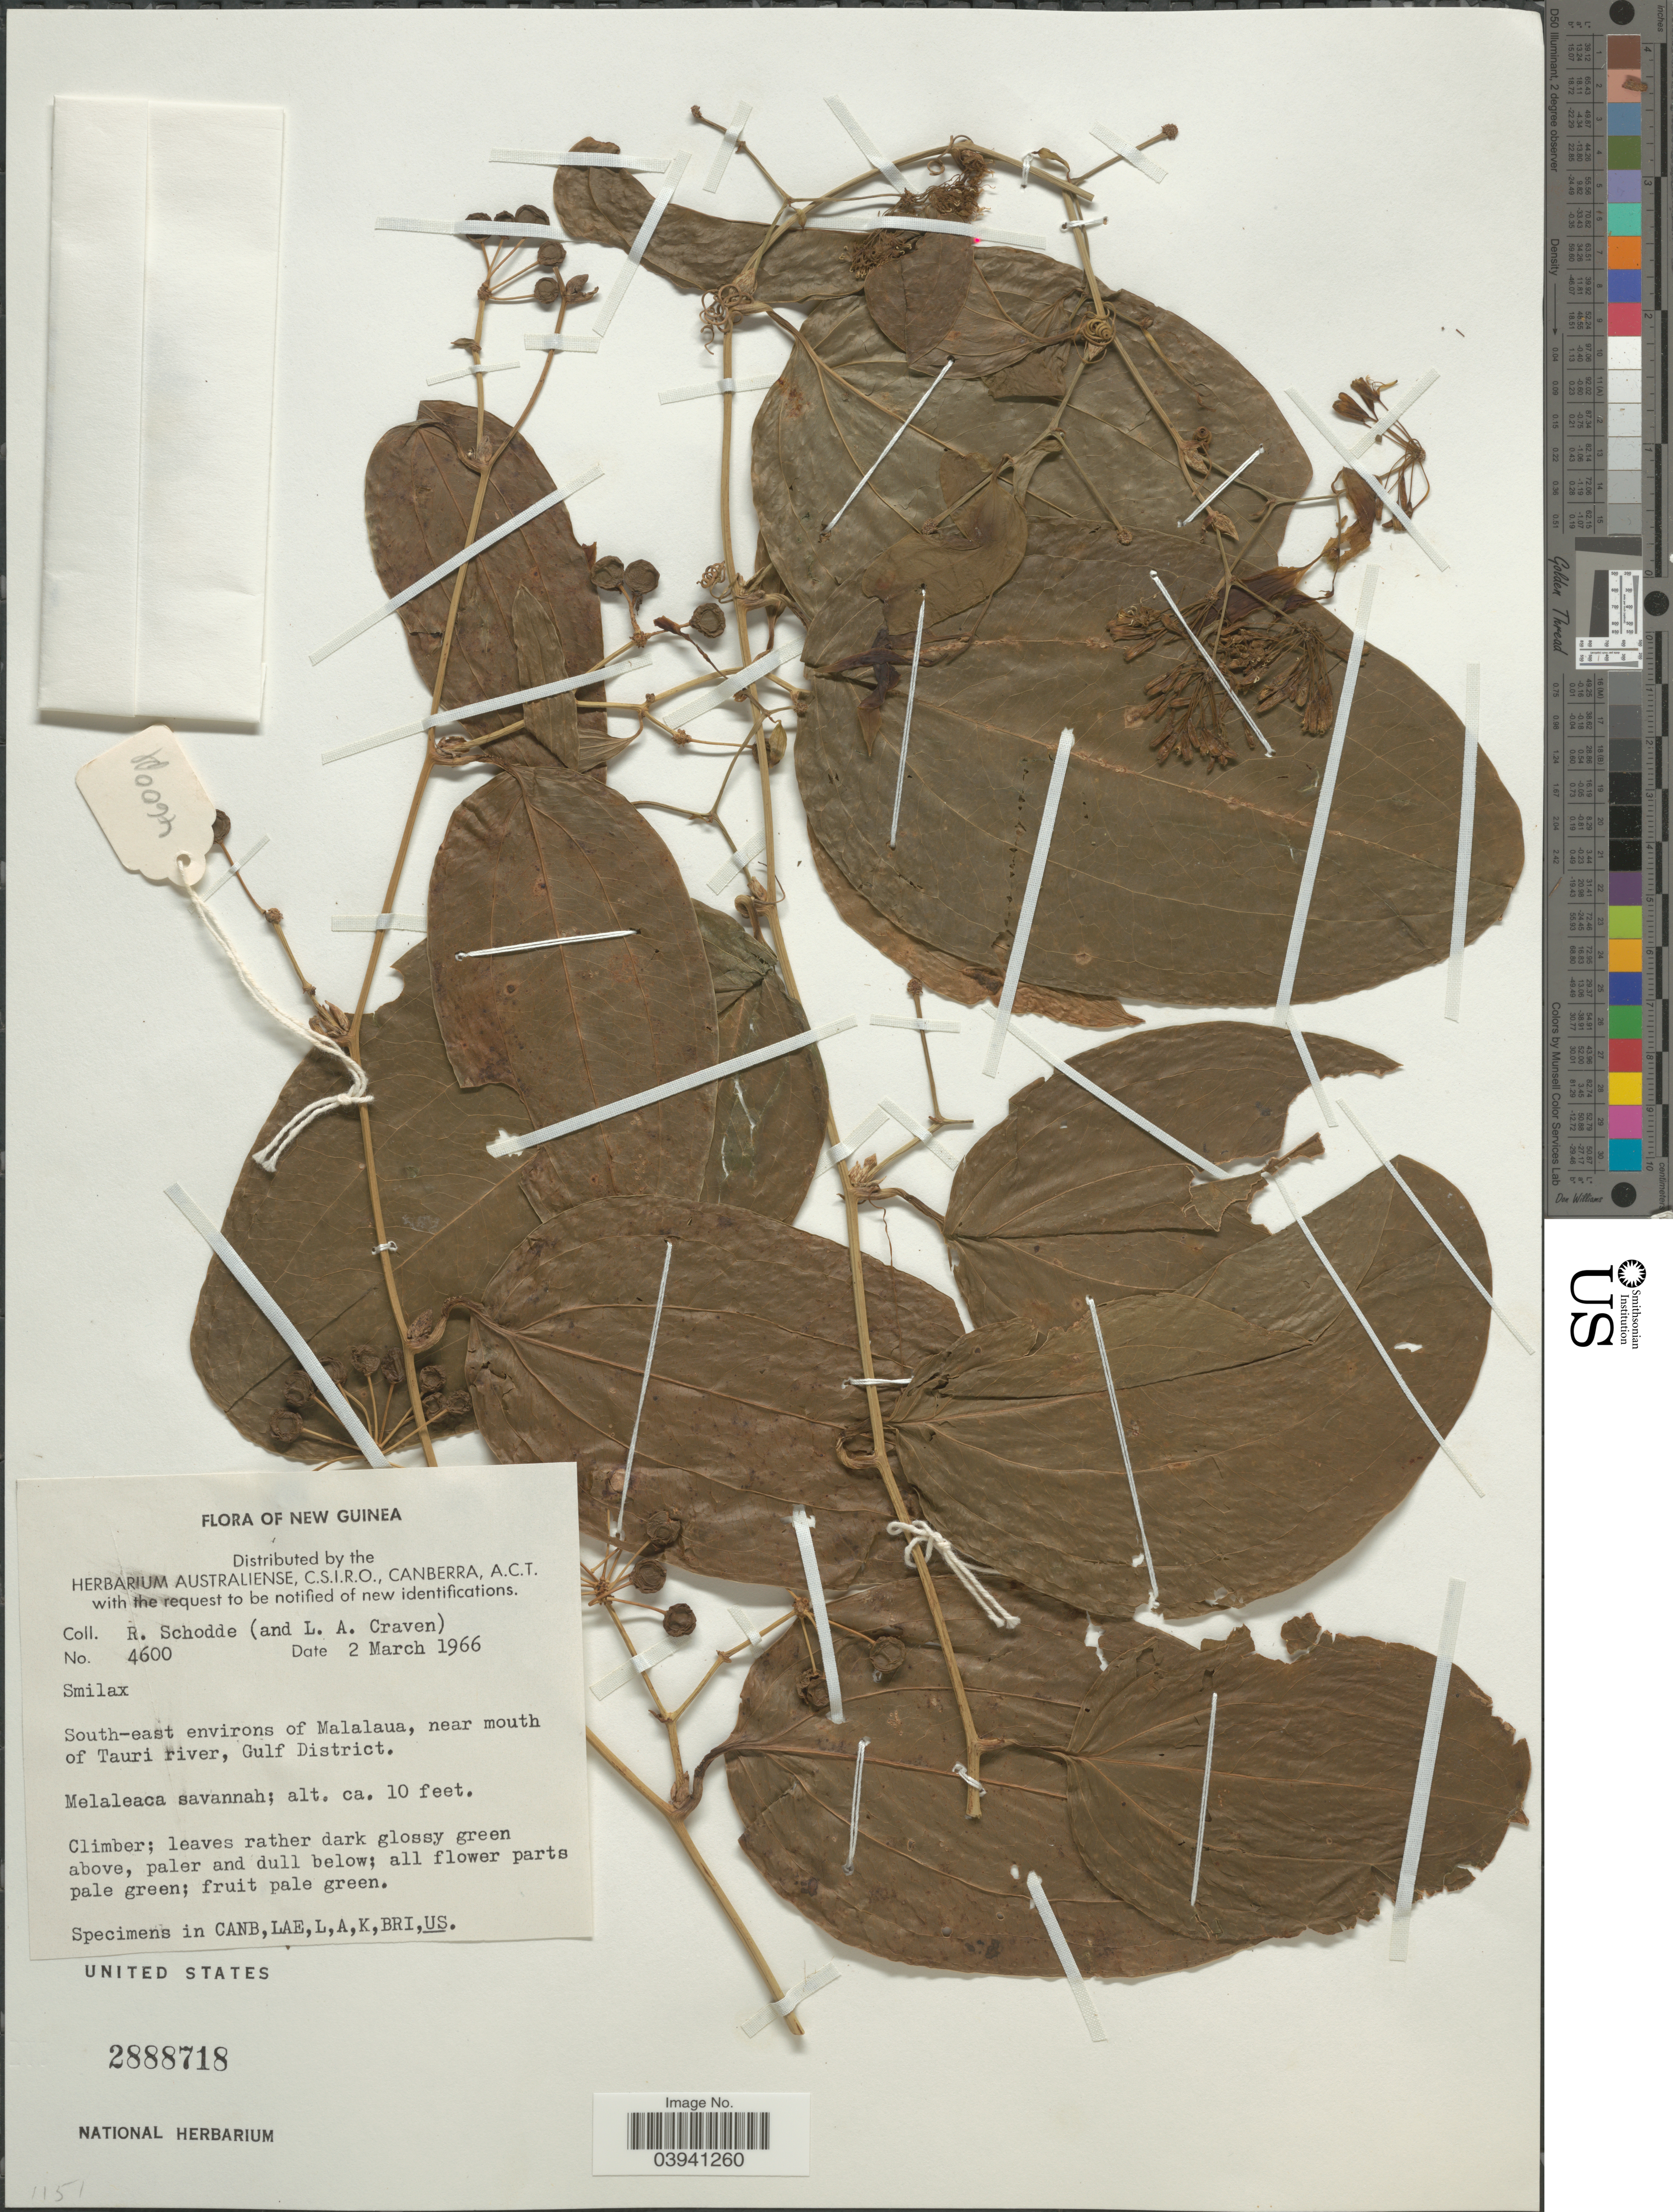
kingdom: Plantae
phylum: Tracheophyta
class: Liliopsida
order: Liliales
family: Smilacaceae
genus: Smilax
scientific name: Smilax sp.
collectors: R. Schodde & L. A. Craven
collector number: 4600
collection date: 1966-03-02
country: Papua New Guinea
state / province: Gulf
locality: New Guinea. South-east environs of Malalaua, near mouth of Tauri river, Gulf District.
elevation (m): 3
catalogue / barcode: US 2888718